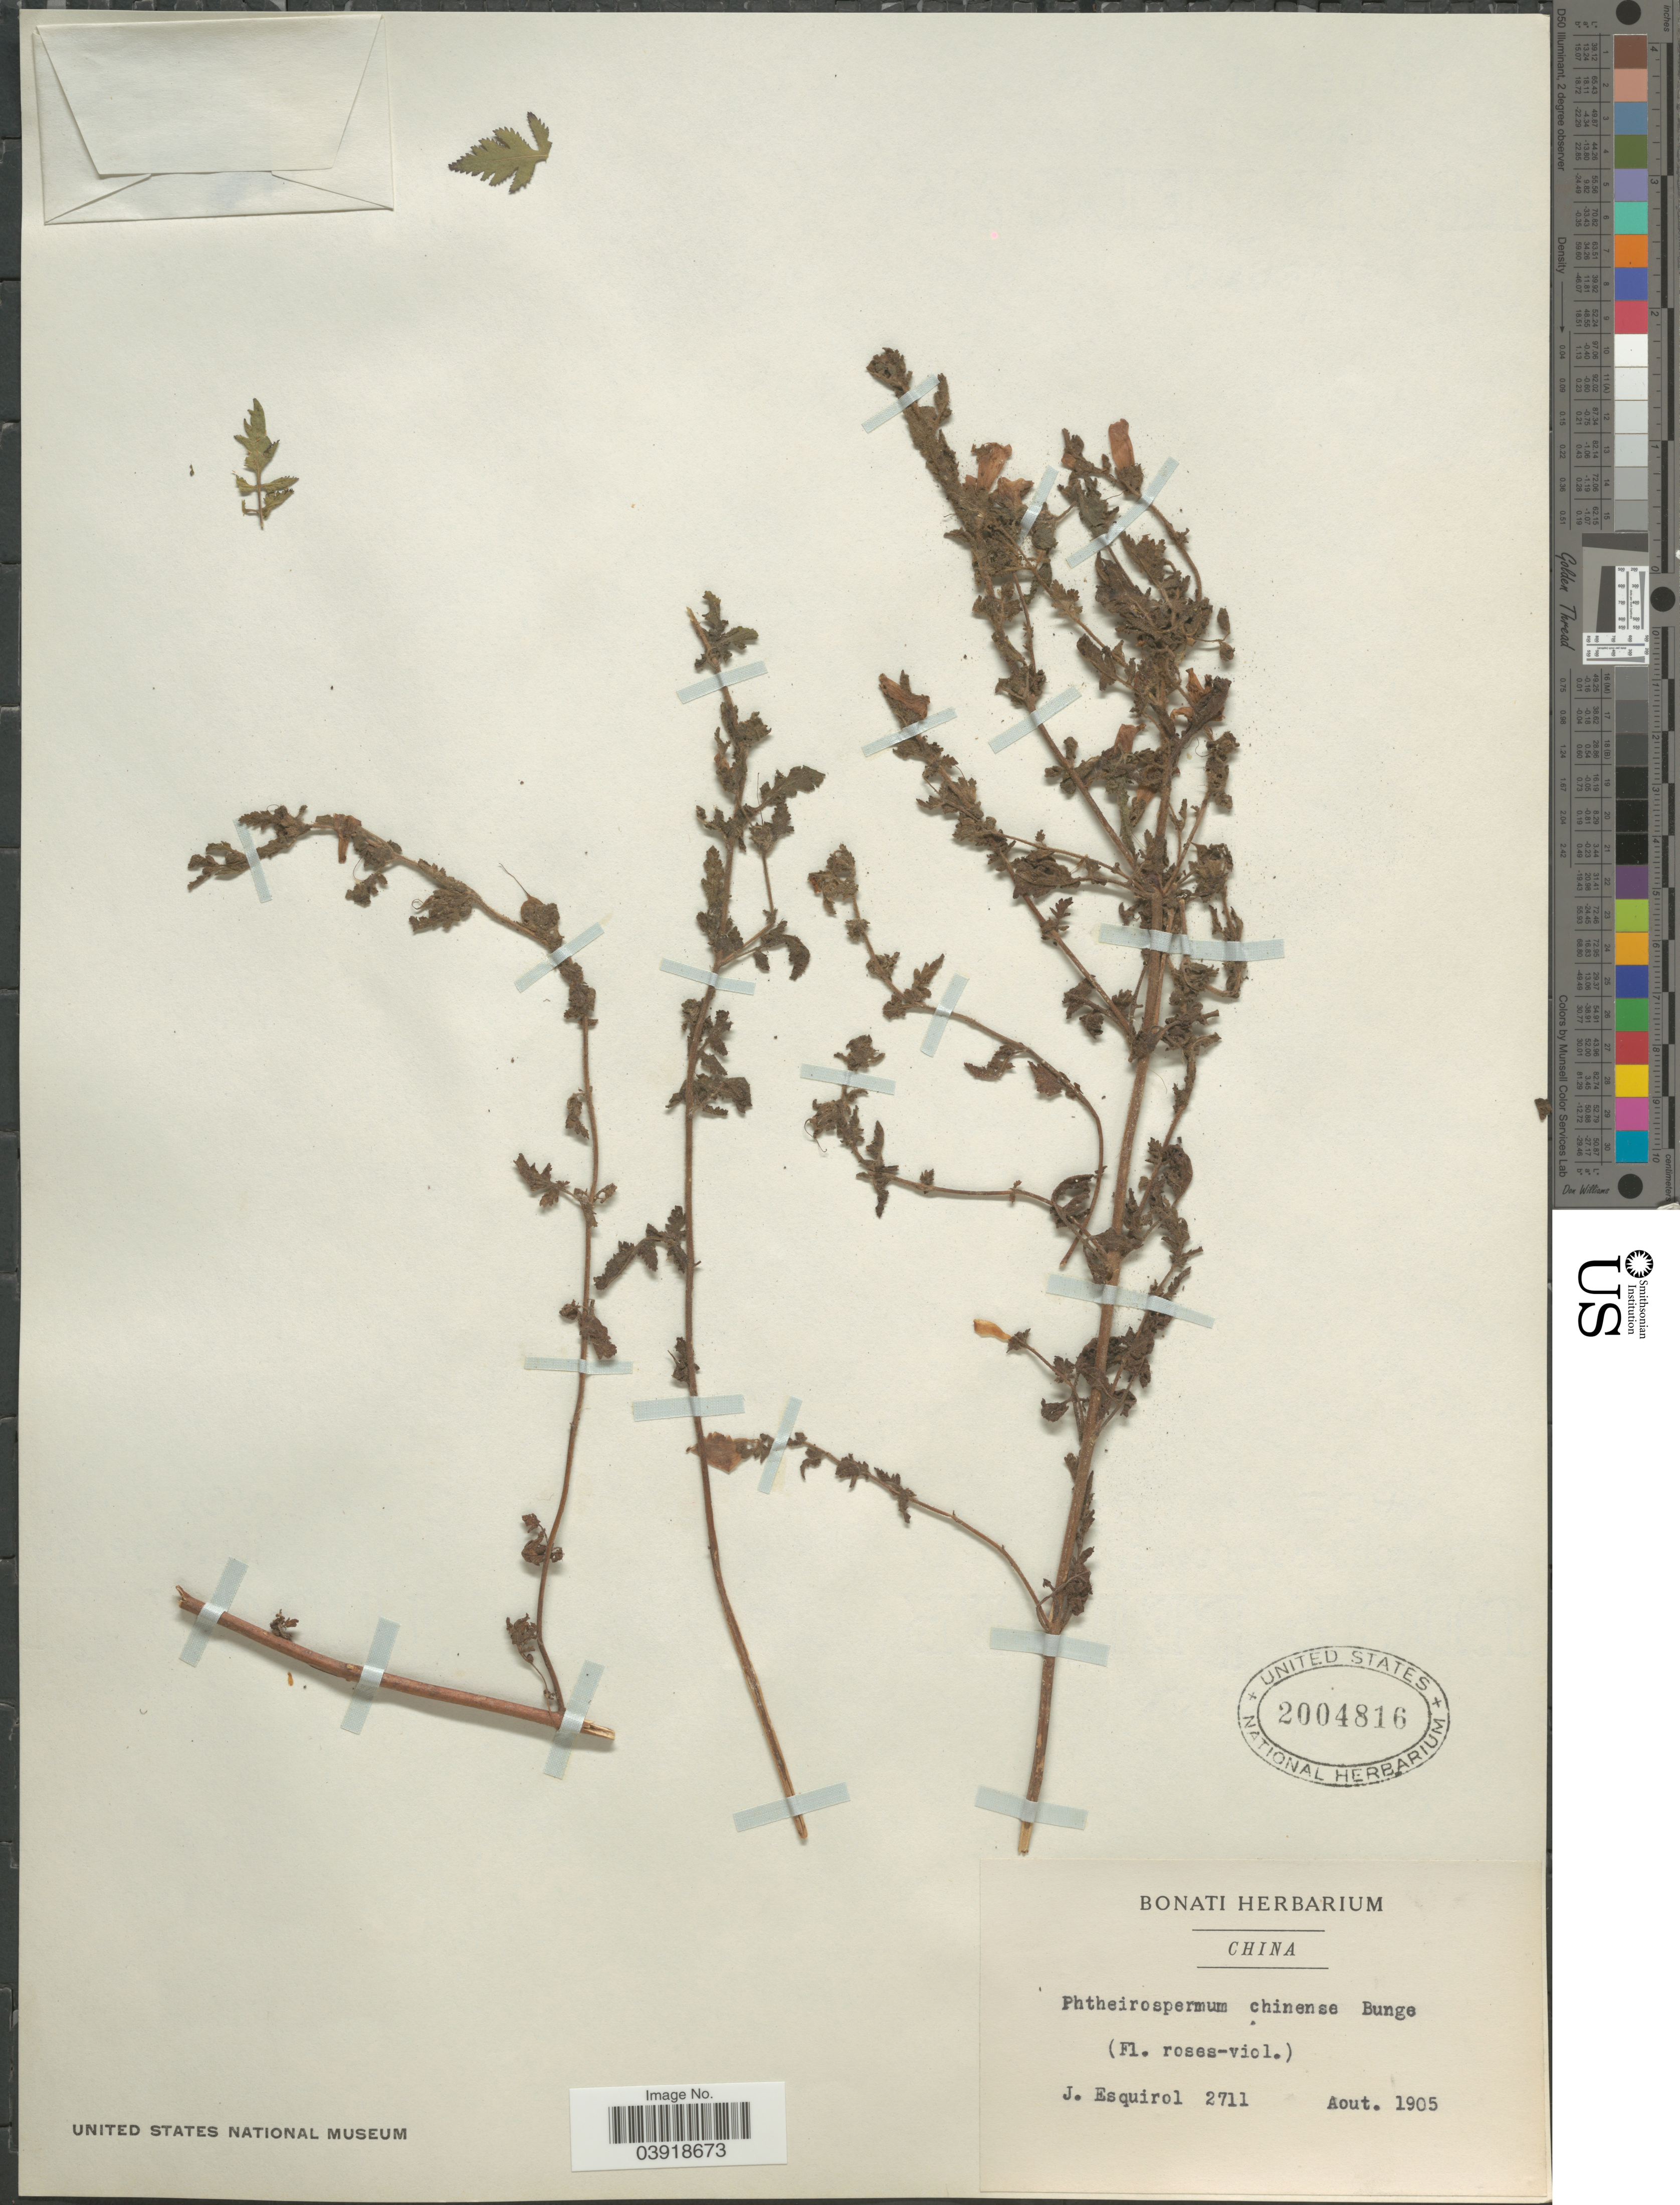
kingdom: Plantae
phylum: Tracheophyta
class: Magnoliopsida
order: Lamiales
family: Orobanchaceae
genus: Phtheirospermum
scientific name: Phtheirospermum chinense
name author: Bunge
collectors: J. Esquirol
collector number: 2711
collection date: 1905-08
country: China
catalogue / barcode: US 2004816